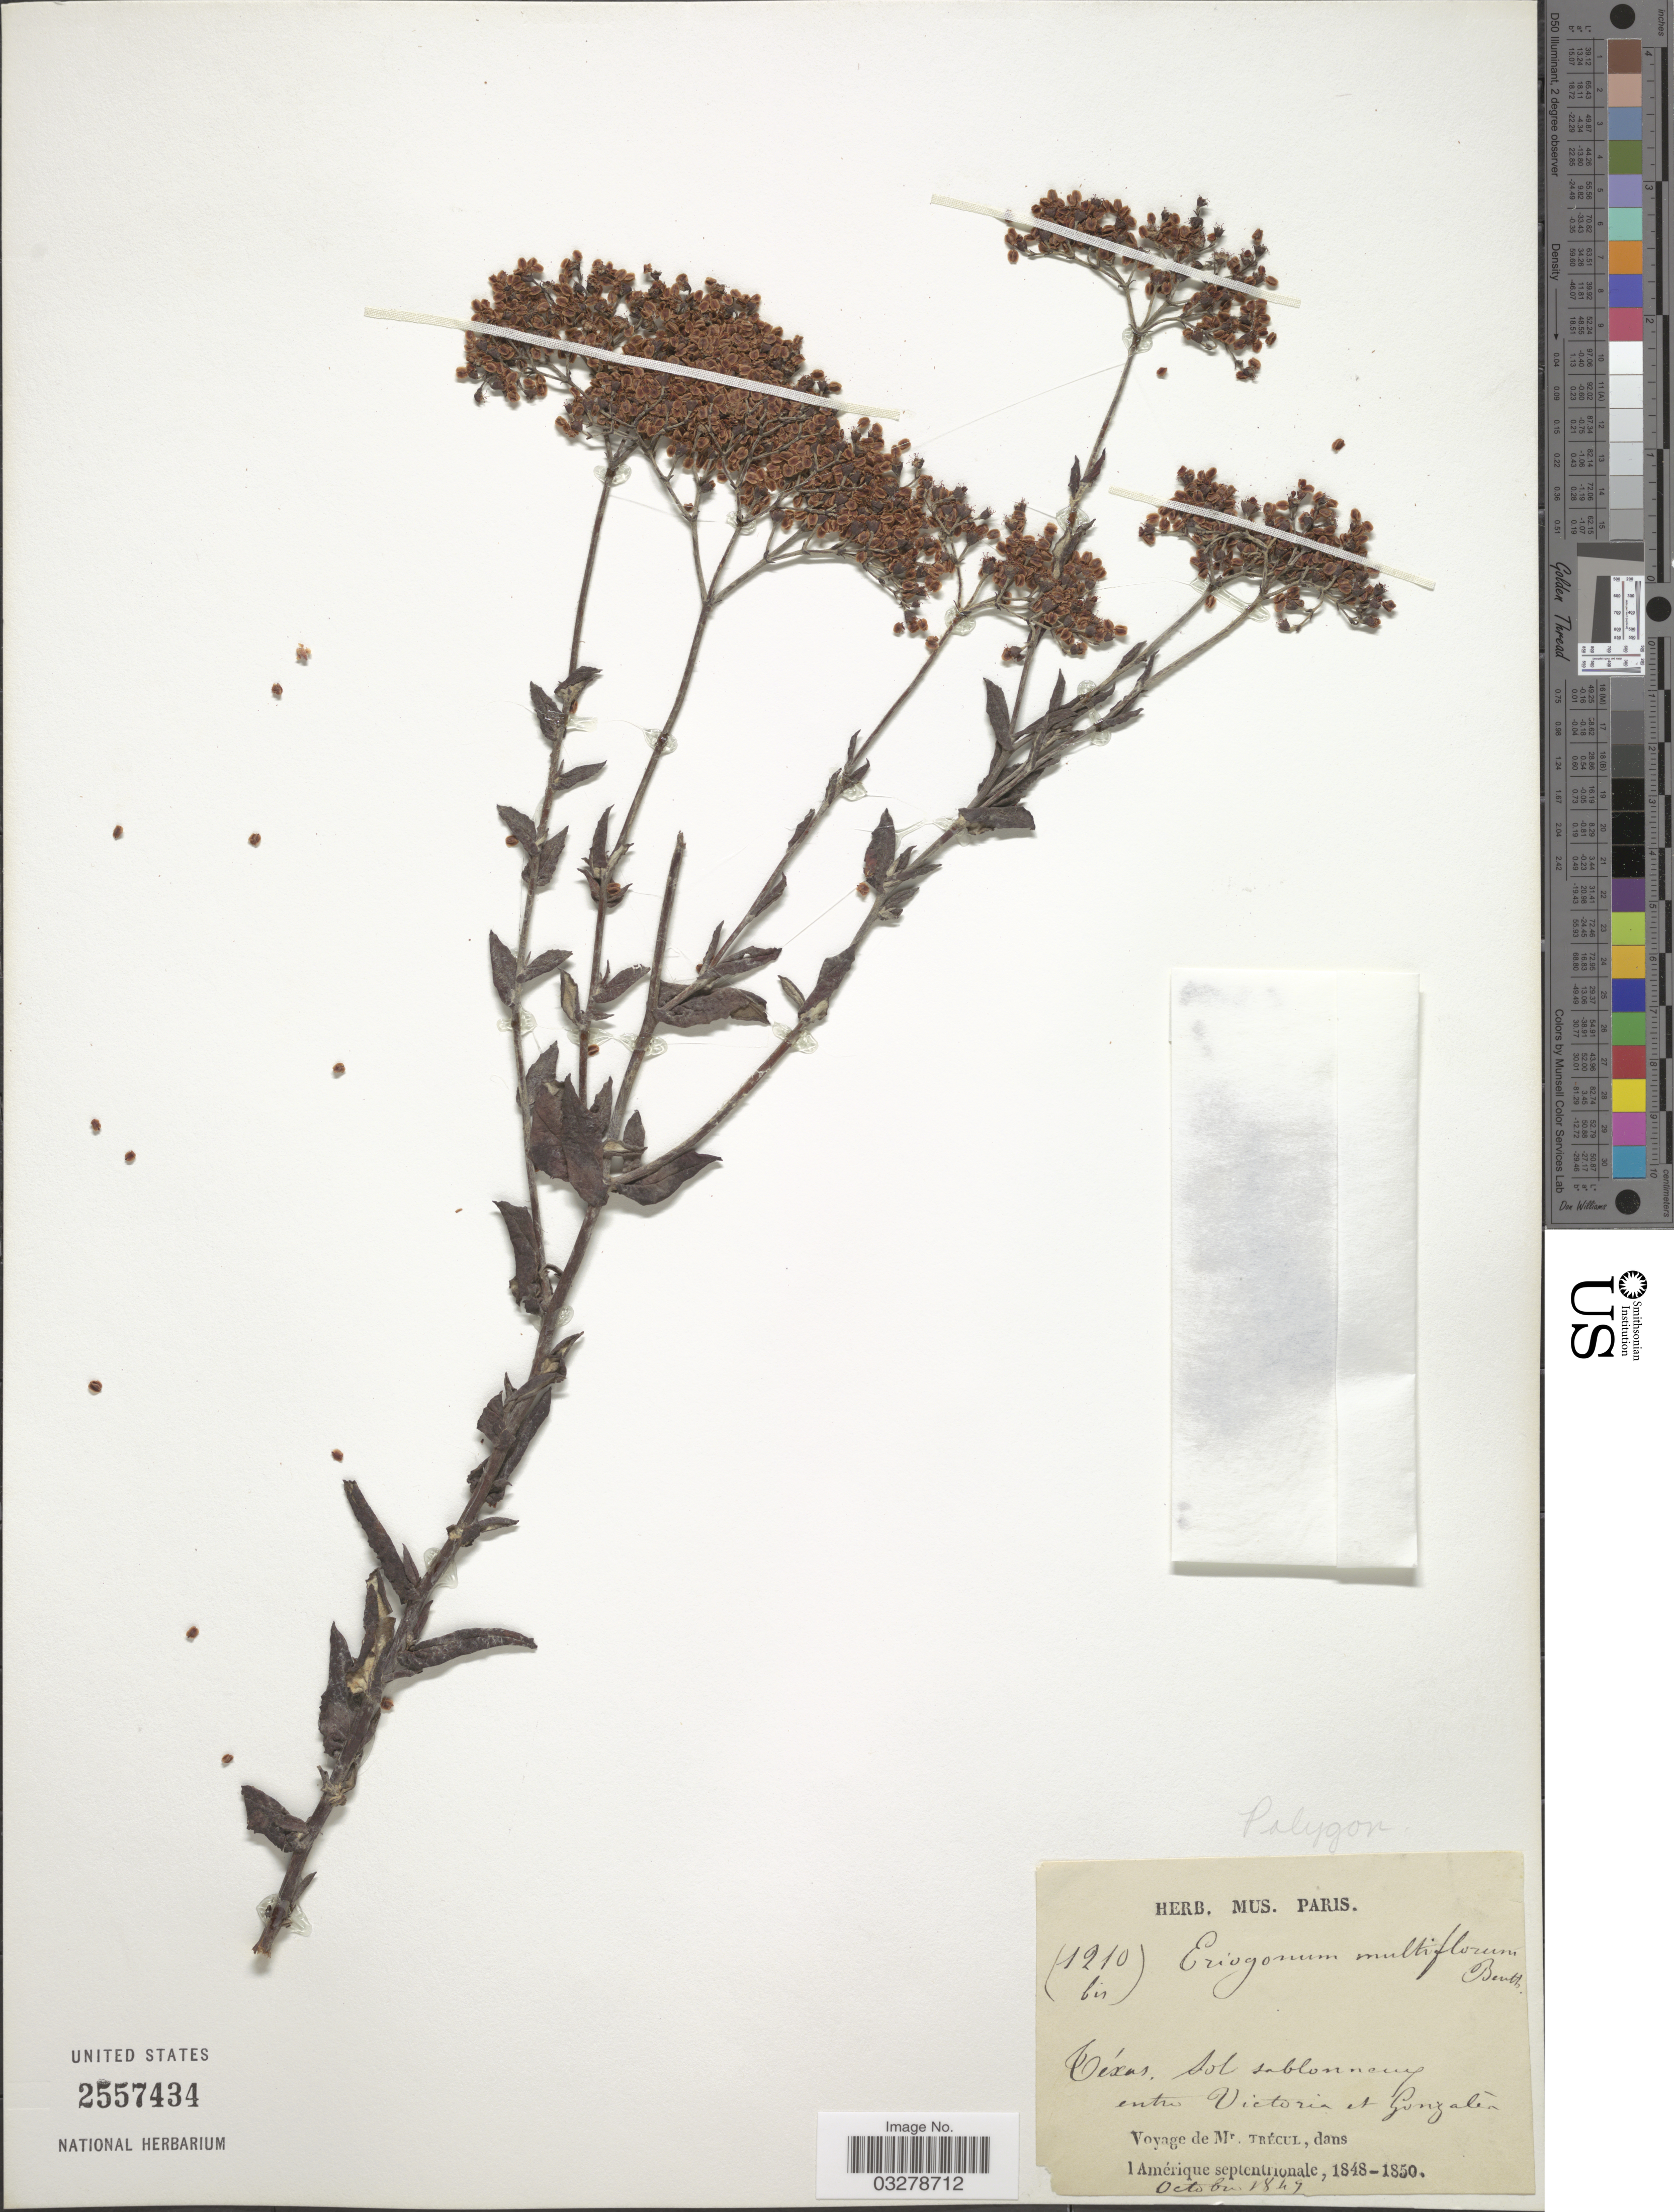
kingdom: Plantae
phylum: Tracheophyta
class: Magnoliopsida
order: Caryophyllales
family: Polygonaceae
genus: Eriogonum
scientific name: Eriogonum multiflorum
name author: Benth.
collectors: A. Trécul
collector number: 1210bis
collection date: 1849-10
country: United States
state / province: Texas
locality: Entre Victoria et Gonzalés. l'Amérique septentrionale.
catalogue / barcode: US 2557434